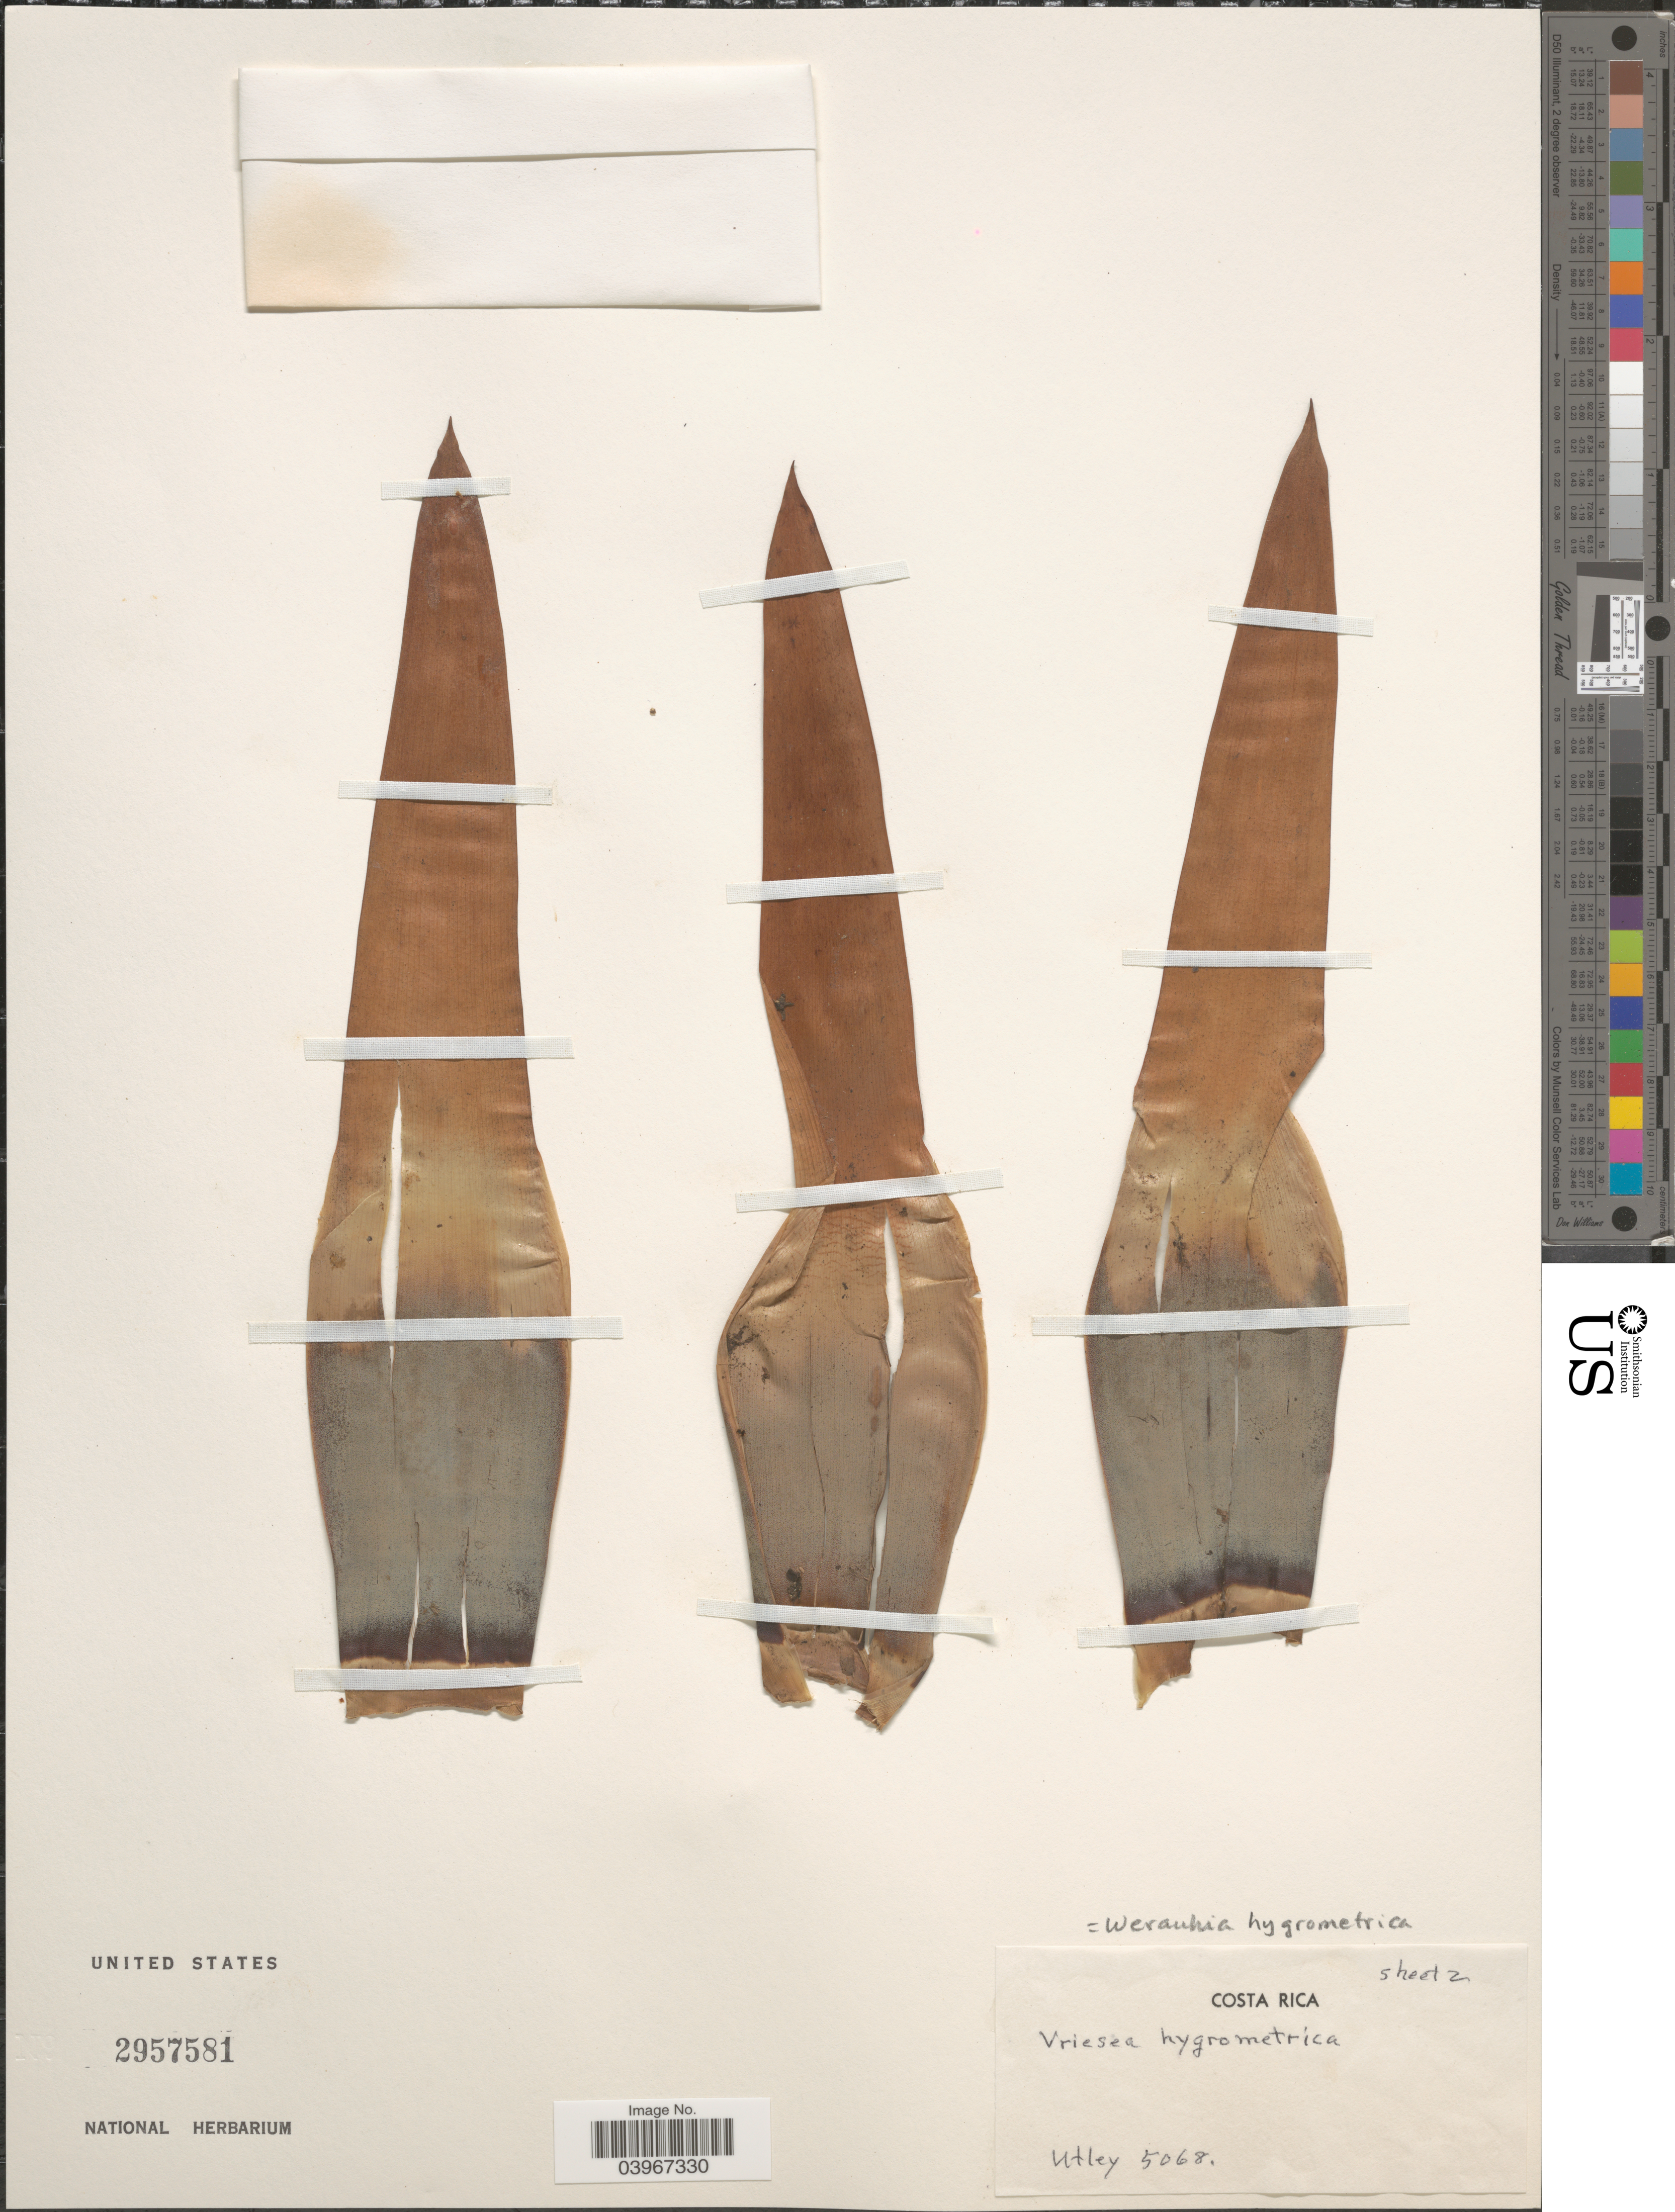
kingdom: Plantae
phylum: Tracheophyta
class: Liliopsida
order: Poales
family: Bromeliaceae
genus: Werauhia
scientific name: Werauhia hygrometrica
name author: (André) J.R. Grant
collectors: Utley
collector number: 5068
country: Costa Rica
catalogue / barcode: US 2957581